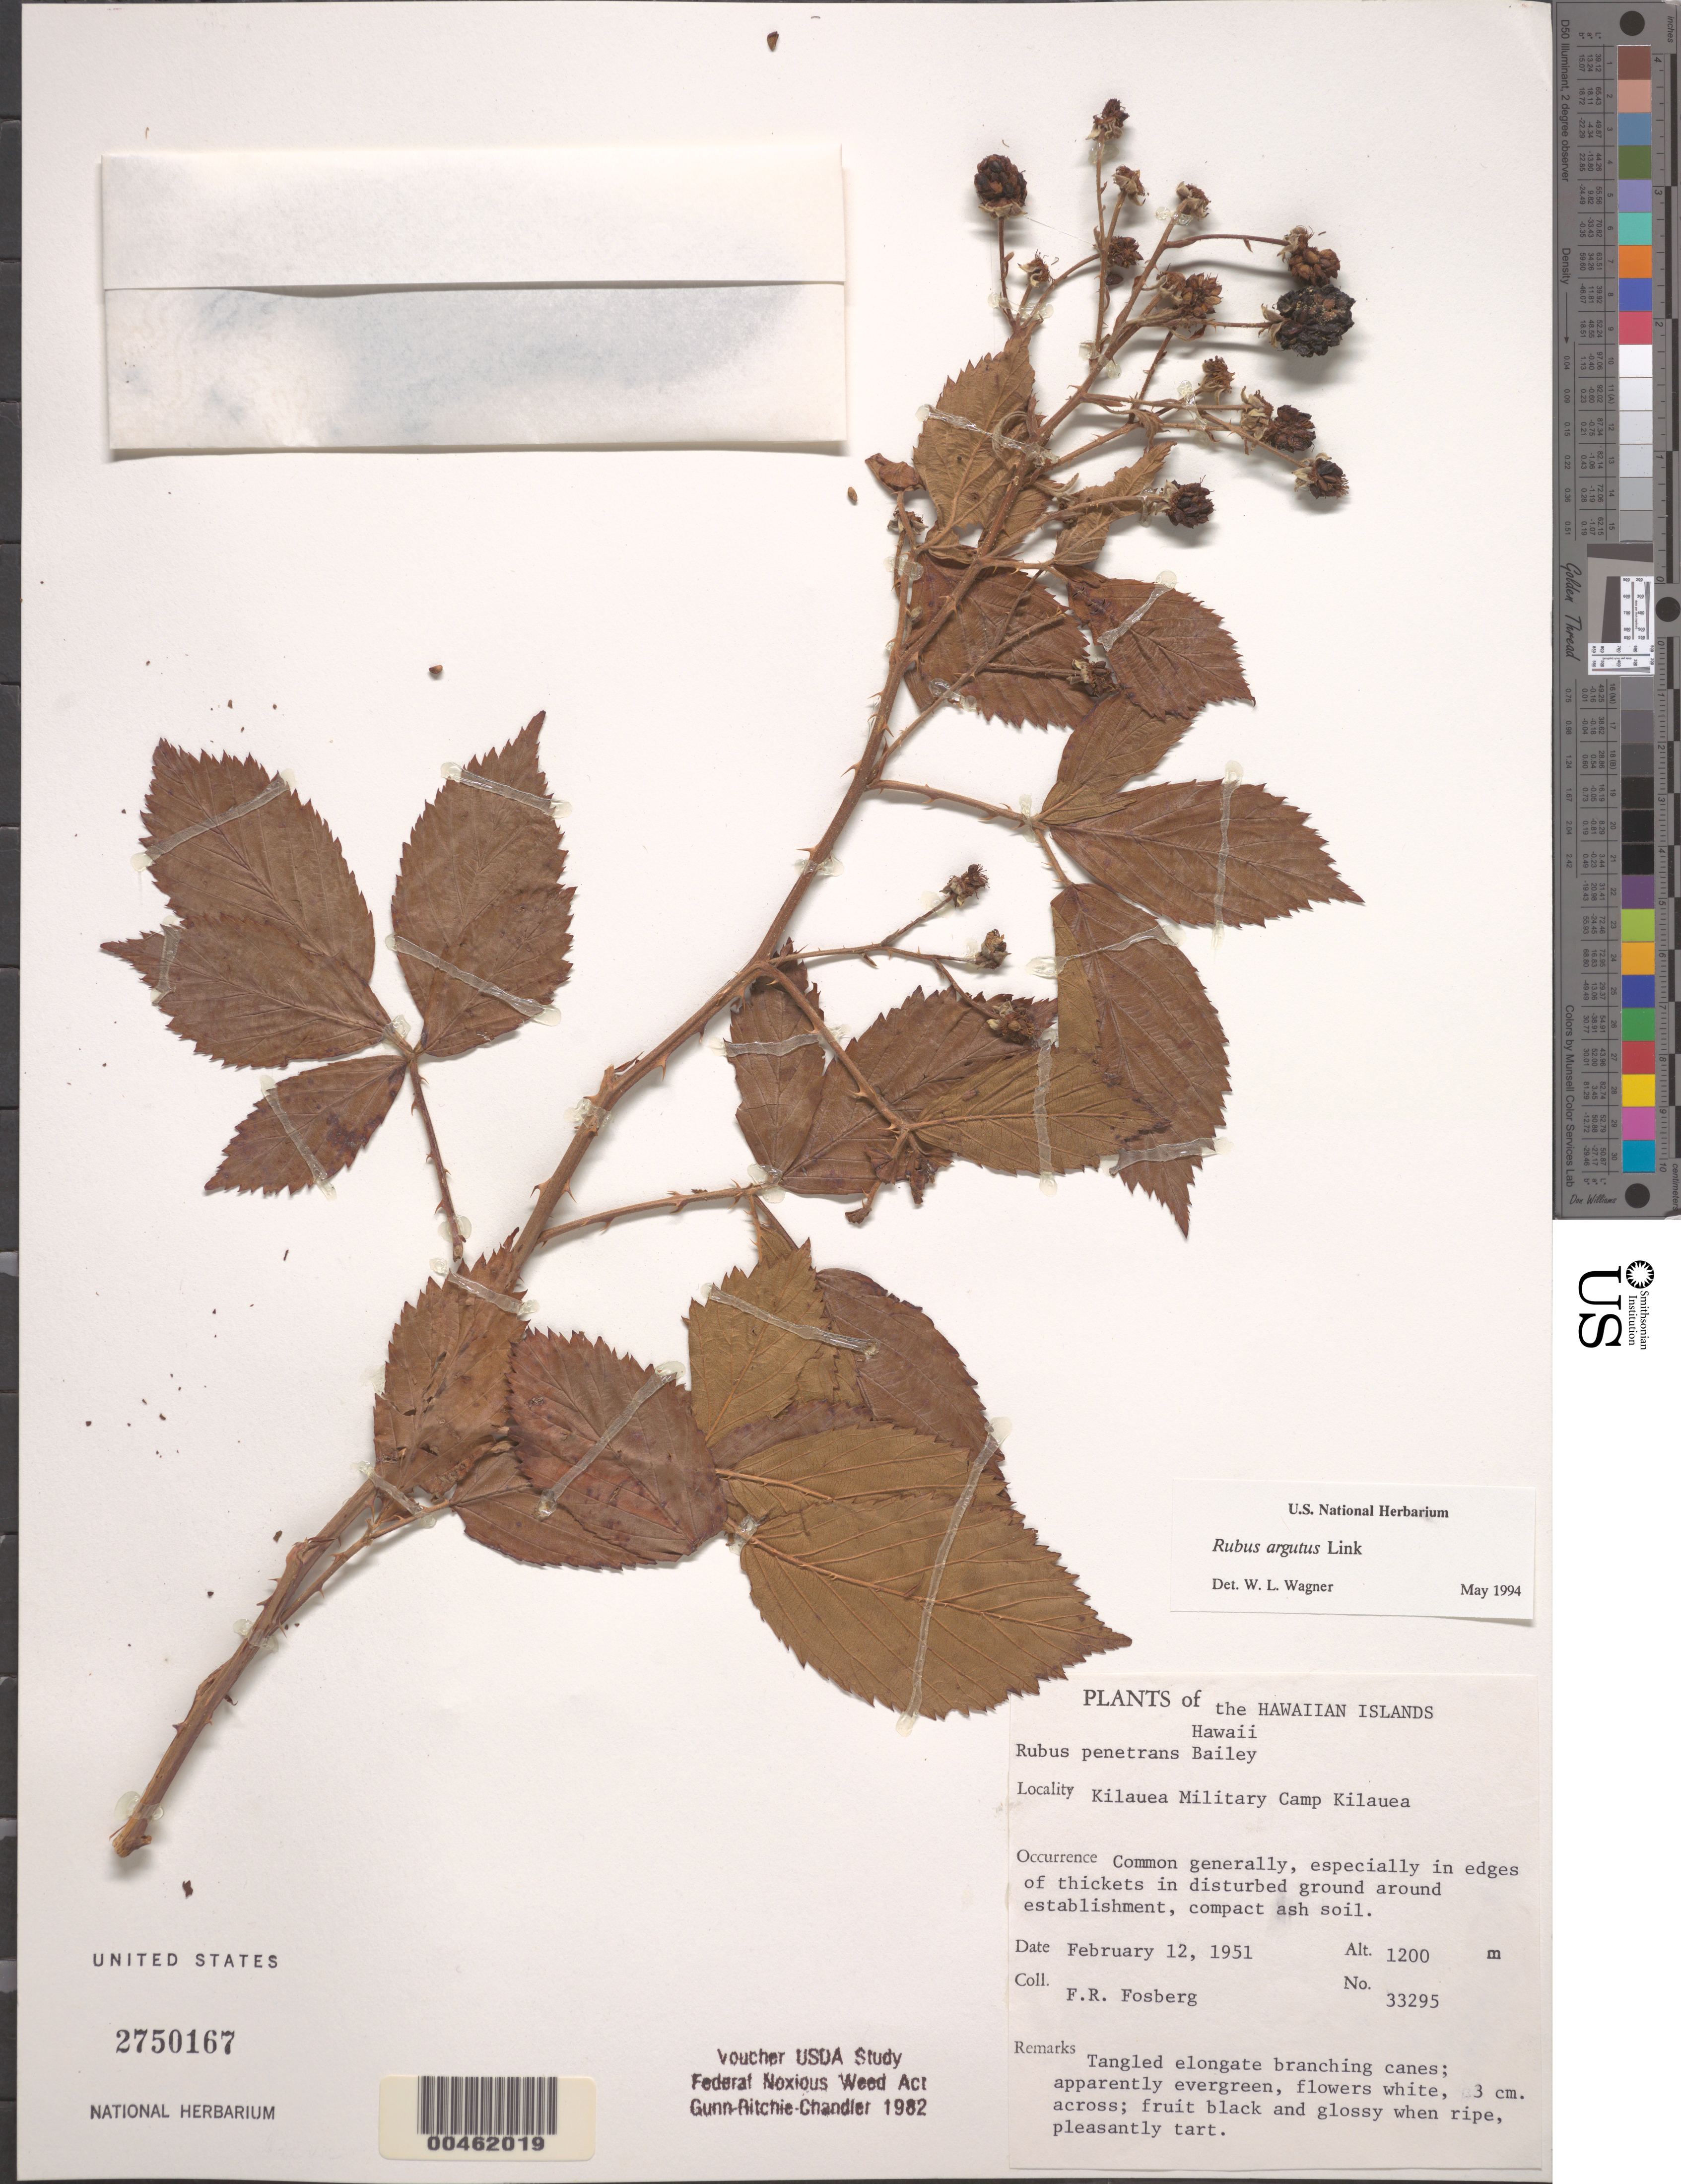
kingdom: Plantae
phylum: Tracheophyta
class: Magnoliopsida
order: Rosales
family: Rosaceae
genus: Rubus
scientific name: Rubus argutus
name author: Link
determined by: Wagner, W. L., (BOT), Smithsonian Institution - National Museum of Natural History (UNITED STATES)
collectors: F. R. Fosberg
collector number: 33295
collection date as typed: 12 Feb 1951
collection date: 1951-02-12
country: United States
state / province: Hawaii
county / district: Hawaii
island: Hawaii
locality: Kilauea Military Camp Kilauea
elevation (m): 1200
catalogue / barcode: US 2750167